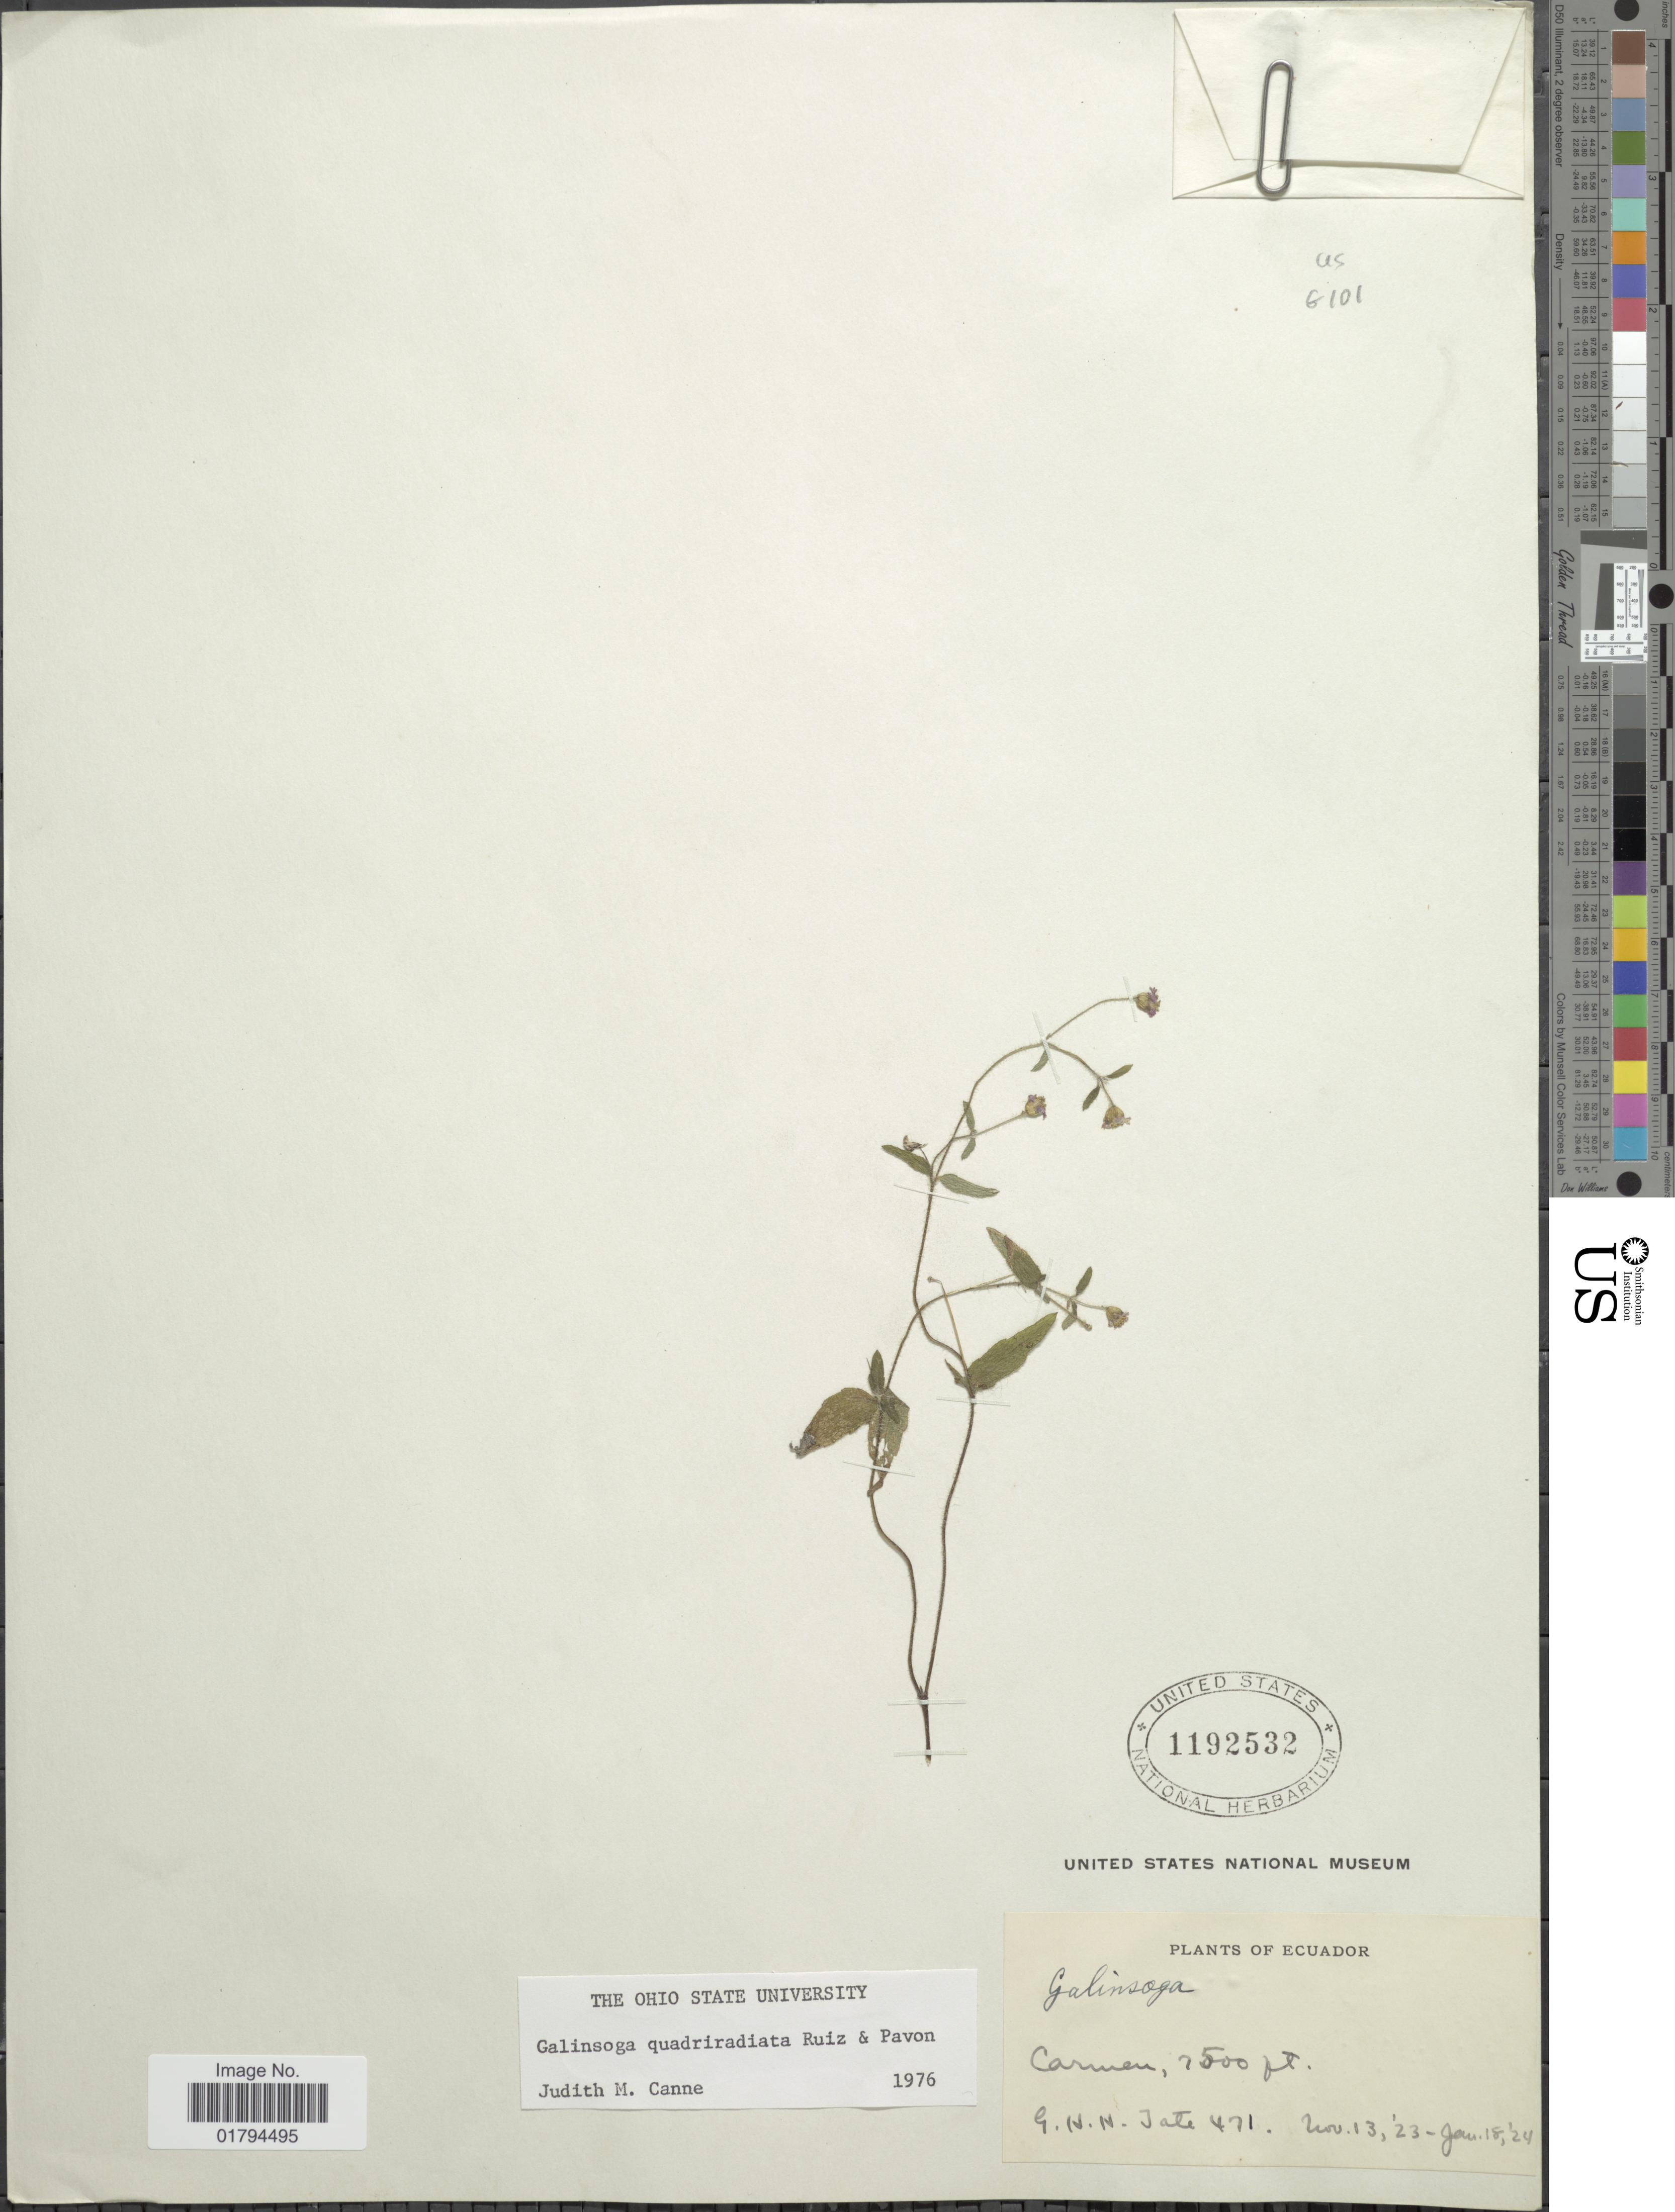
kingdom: Plantae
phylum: Tracheophyta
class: Magnoliopsida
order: Asterales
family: Asteraceae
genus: Galinsoga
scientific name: Galinsoga quadriradiata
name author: Ruiz & Pav.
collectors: G. H. H.Tate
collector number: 471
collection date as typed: Transcribed d/m/y: 13/11/23 to 18/1/24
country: Ecuador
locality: Carmen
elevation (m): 2286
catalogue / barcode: US 1192532